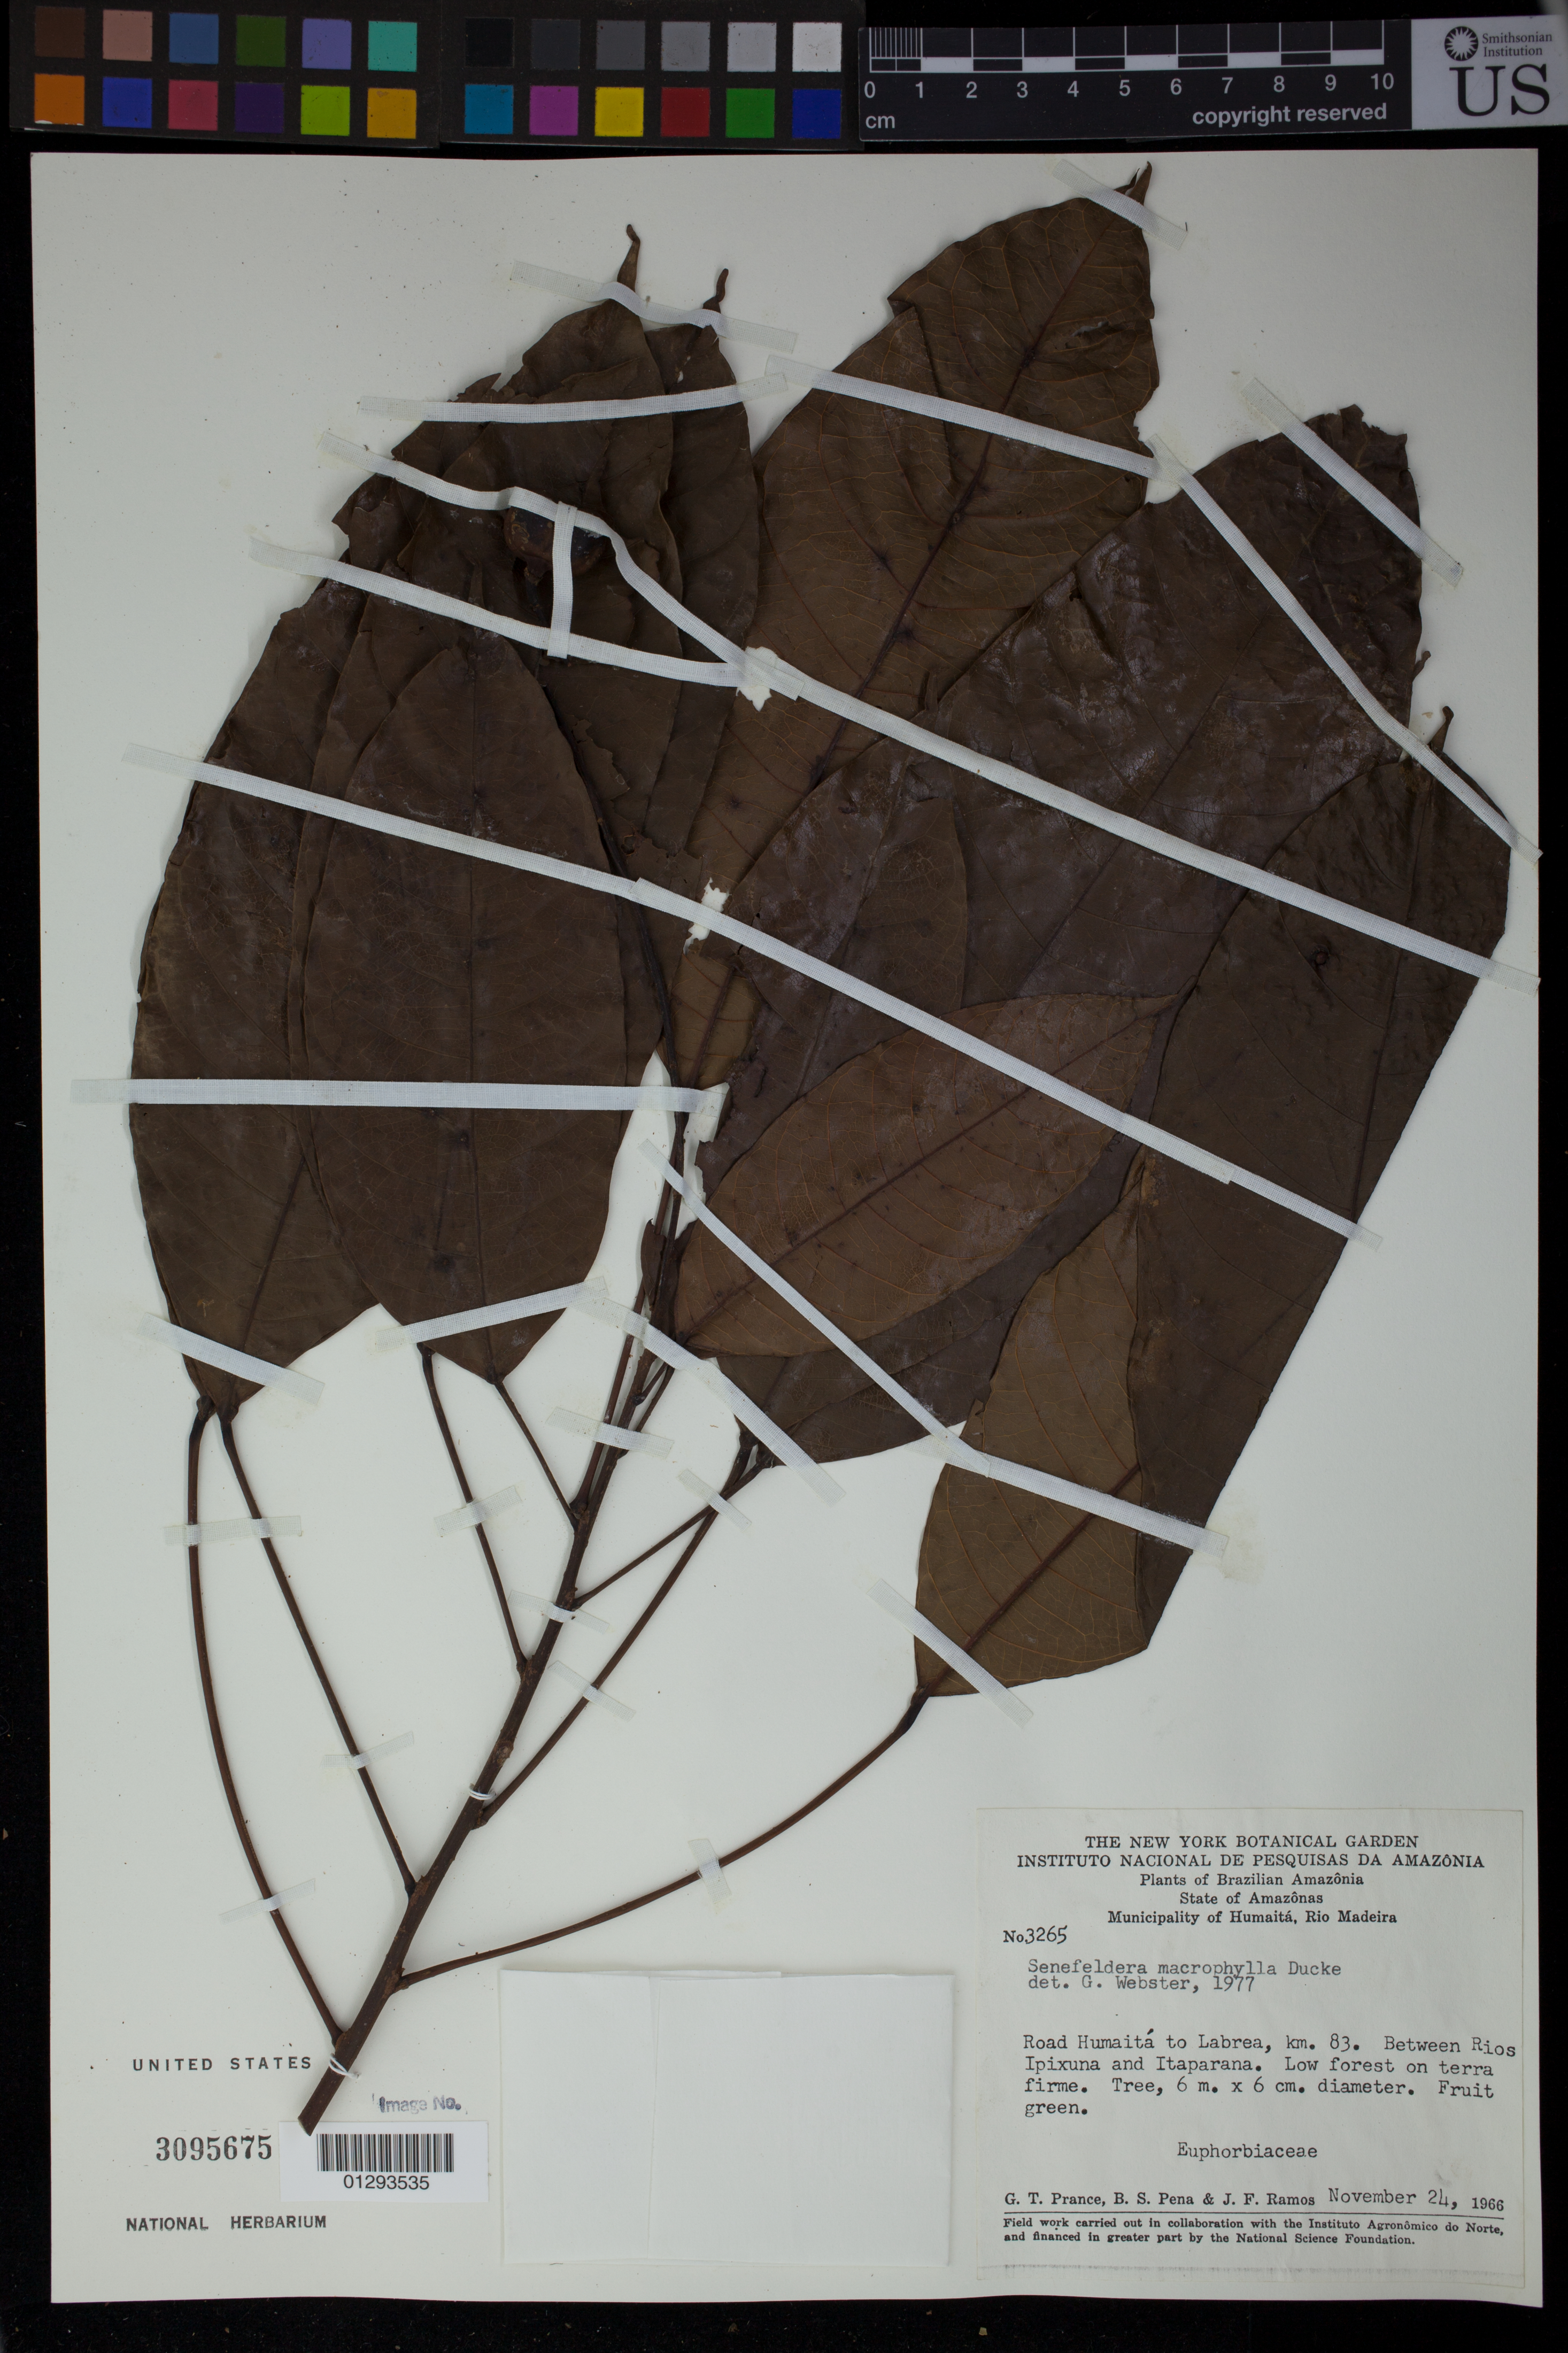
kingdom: Plantae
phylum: Tracheophyta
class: Magnoliopsida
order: Malpighiales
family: Euphorbiaceae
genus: Senefeldera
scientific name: Senefeldera macrophylla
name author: Ducke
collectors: G. T. Prance, B. S. Pena & J. F. Ramos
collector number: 3265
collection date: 1966-11-24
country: Brazil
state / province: Amazonas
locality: Municipality of Humaita, Rio Madeira. Road Humaita to Labrea, km. 83. Between Rios Ipixuna and Itaparana.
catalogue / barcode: US 3095675